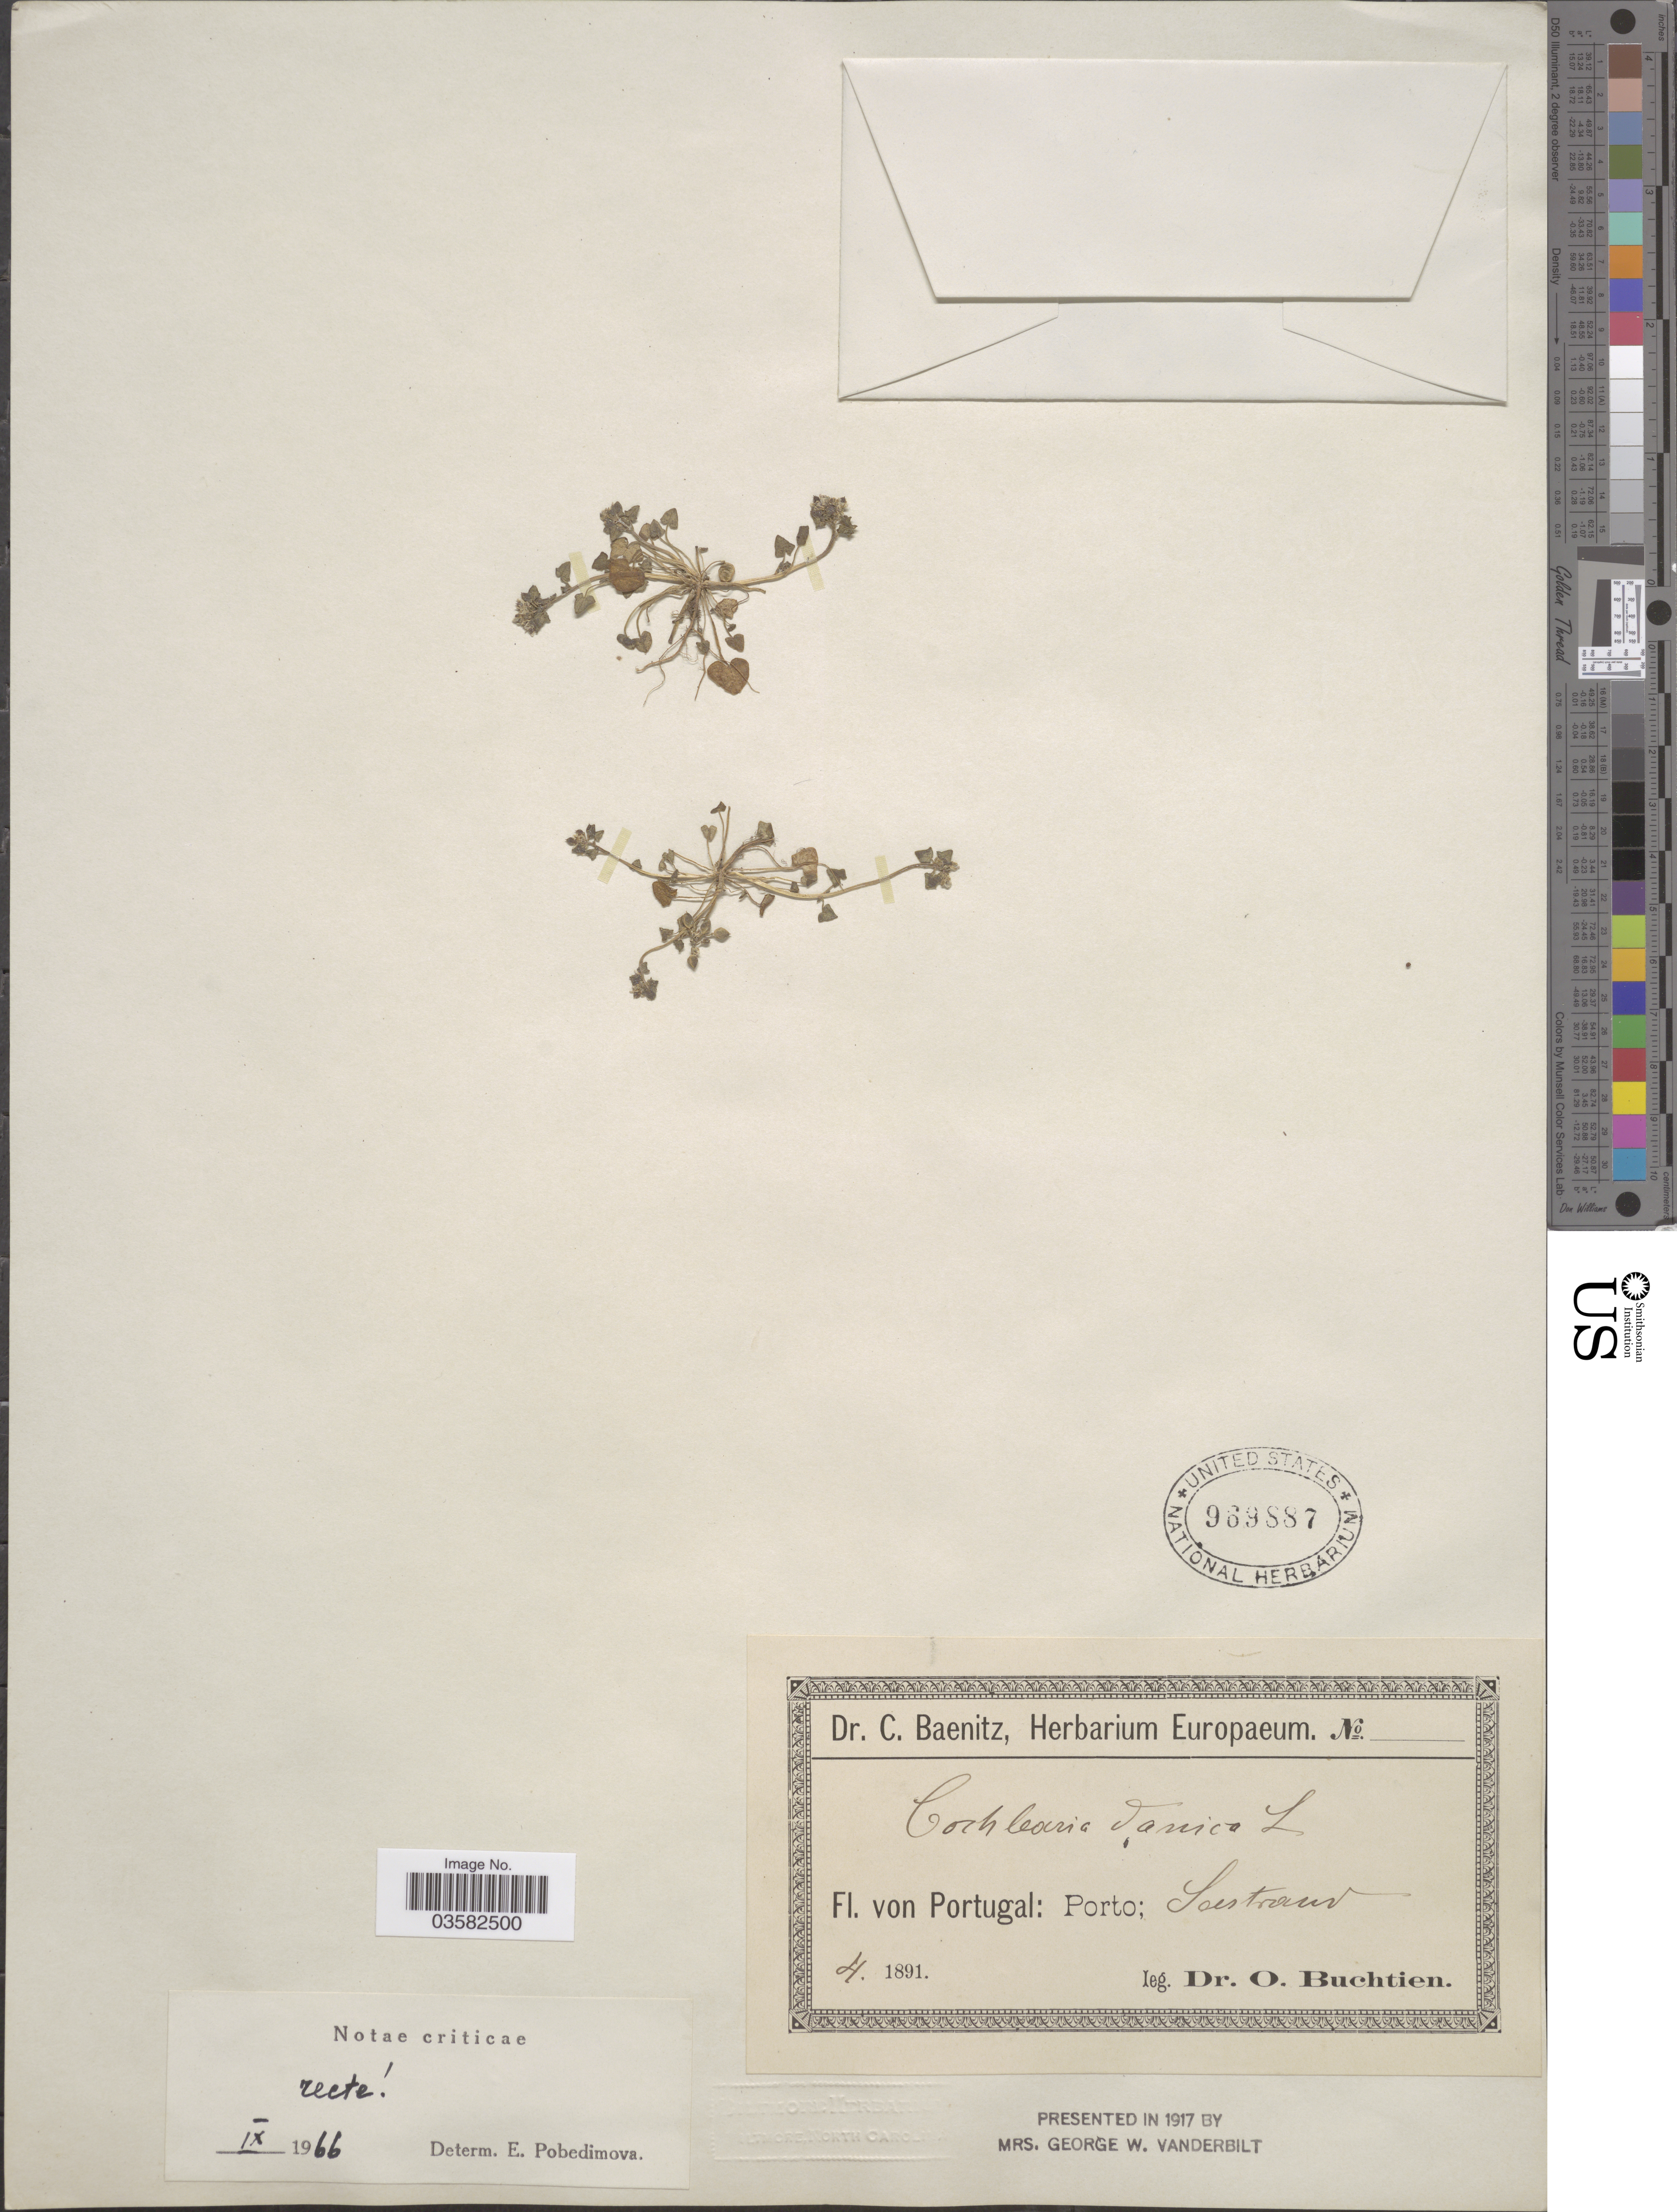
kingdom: Plantae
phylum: Tracheophyta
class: Magnoliopsida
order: Brassicales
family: Brassicaceae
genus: Cochlearia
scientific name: Cochlearia danica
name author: L.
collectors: O. Buchtien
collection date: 1891-04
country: Portugal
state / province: Porto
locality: Seestrand.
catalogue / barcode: US 969887